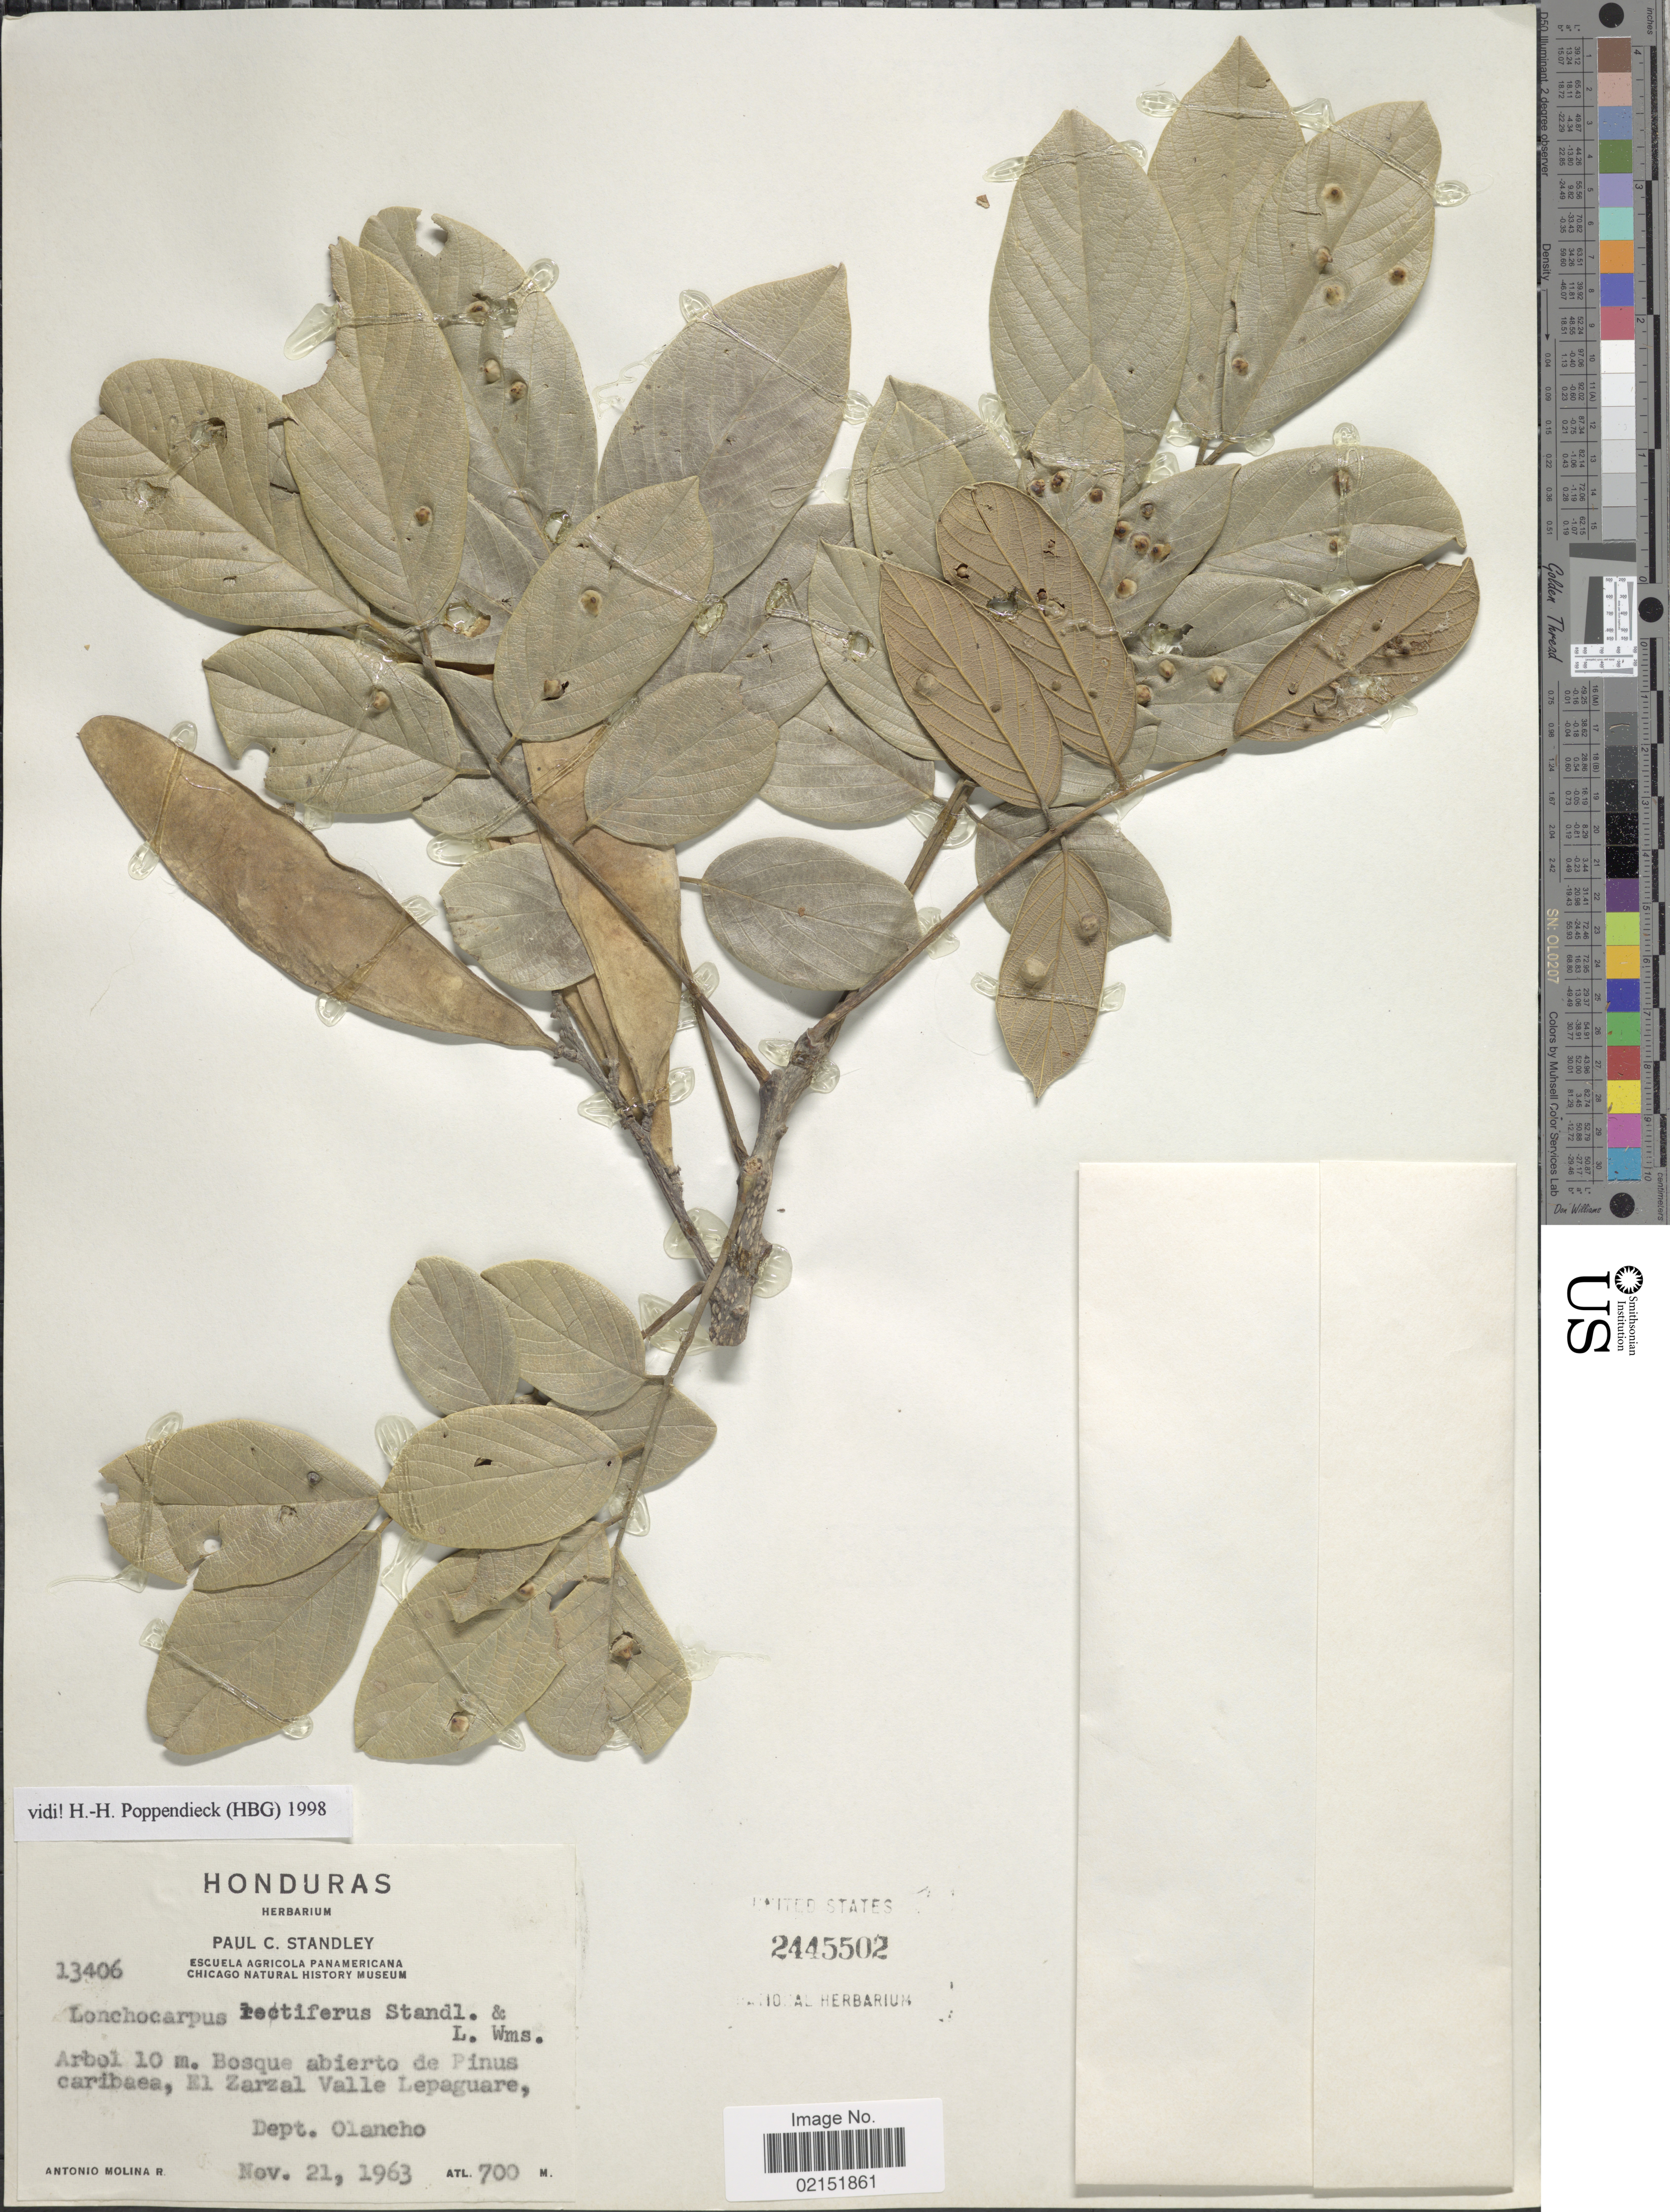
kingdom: Plantae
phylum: Tracheophyta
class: Magnoliopsida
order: Fabales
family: Fabaceae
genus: Lonchocarpus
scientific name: Lonchocarpus retiferus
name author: Standl. & L.O. Williams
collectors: A. Molina R.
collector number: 13406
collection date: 1963-11-21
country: Honduras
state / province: Olancho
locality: Bosque abierto de Pinus caribaea, El Zarzal Valle Lepaguare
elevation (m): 700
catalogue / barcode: US 2445502